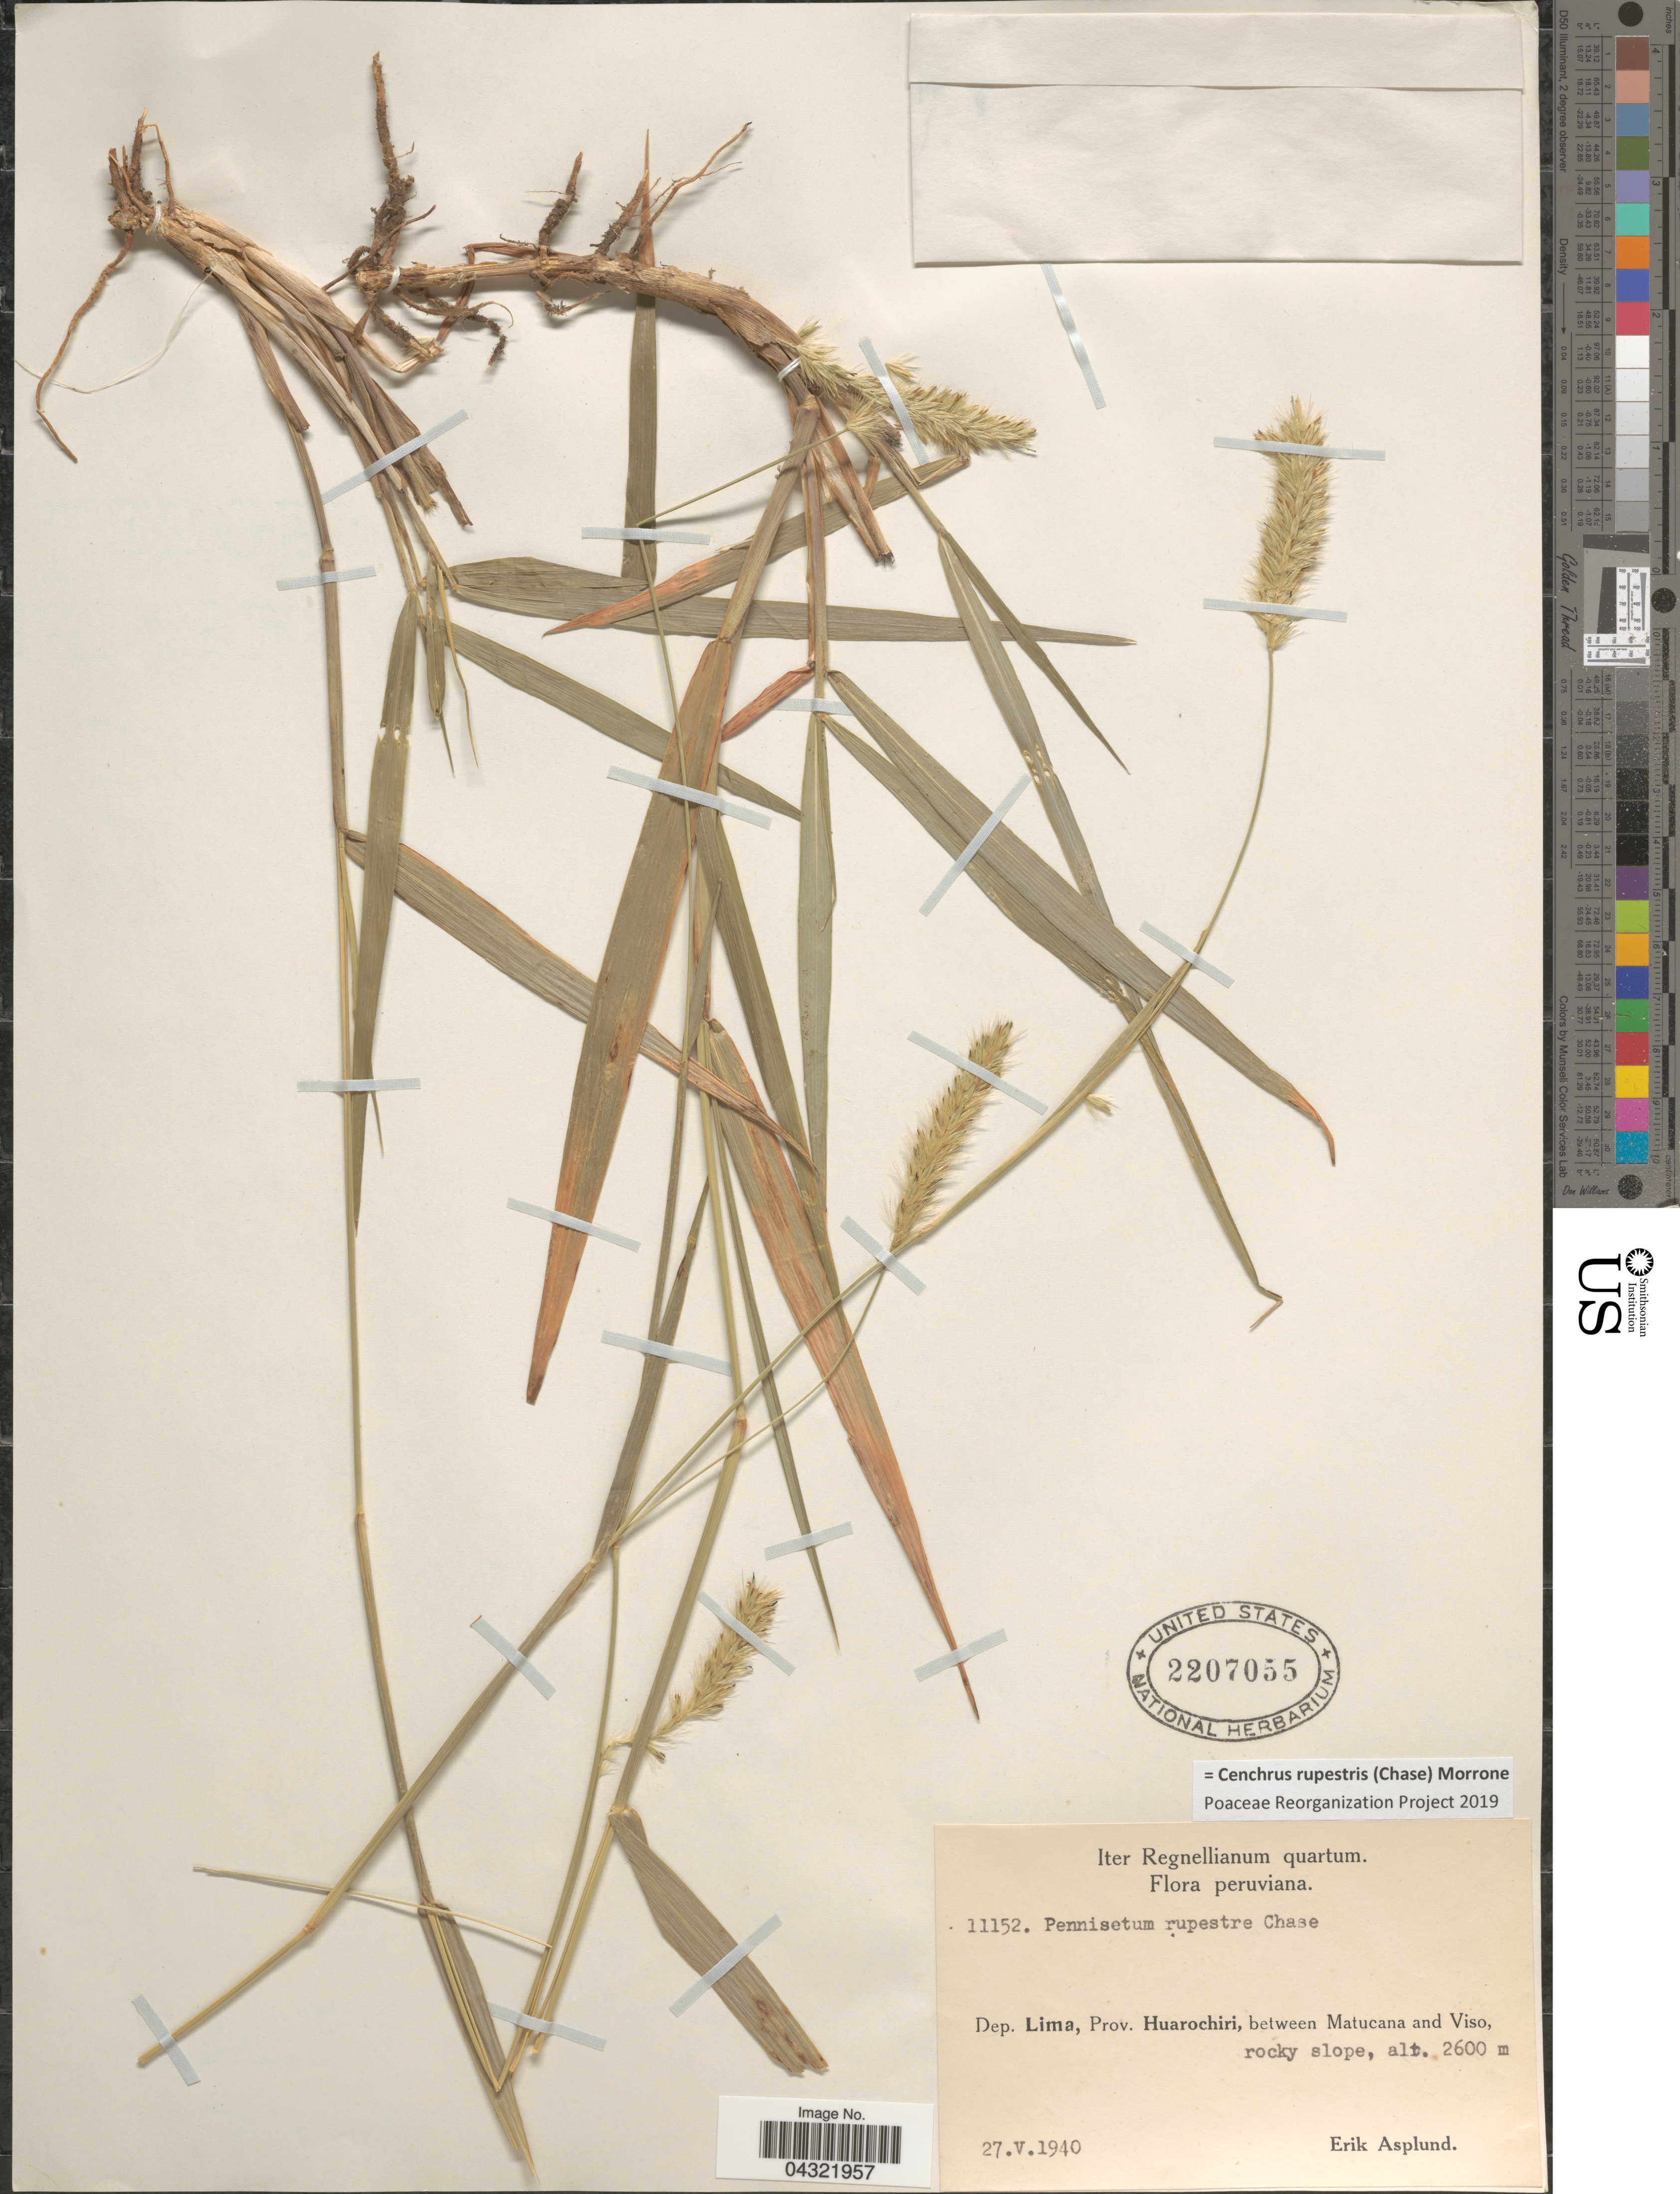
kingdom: Plantae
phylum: Tracheophyta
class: Liliopsida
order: Poales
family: Poaceae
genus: Cenchrus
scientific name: Cenchrus rupestris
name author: (Chase) Morrone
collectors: E. Asplund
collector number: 11152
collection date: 1940-05-27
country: Peru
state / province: Lima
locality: Iter Regnellianum quartum. Dep. Lima, Prov. Huarochiri, between Matucana and Viso, rocky slope.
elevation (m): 2600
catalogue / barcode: US 2207055